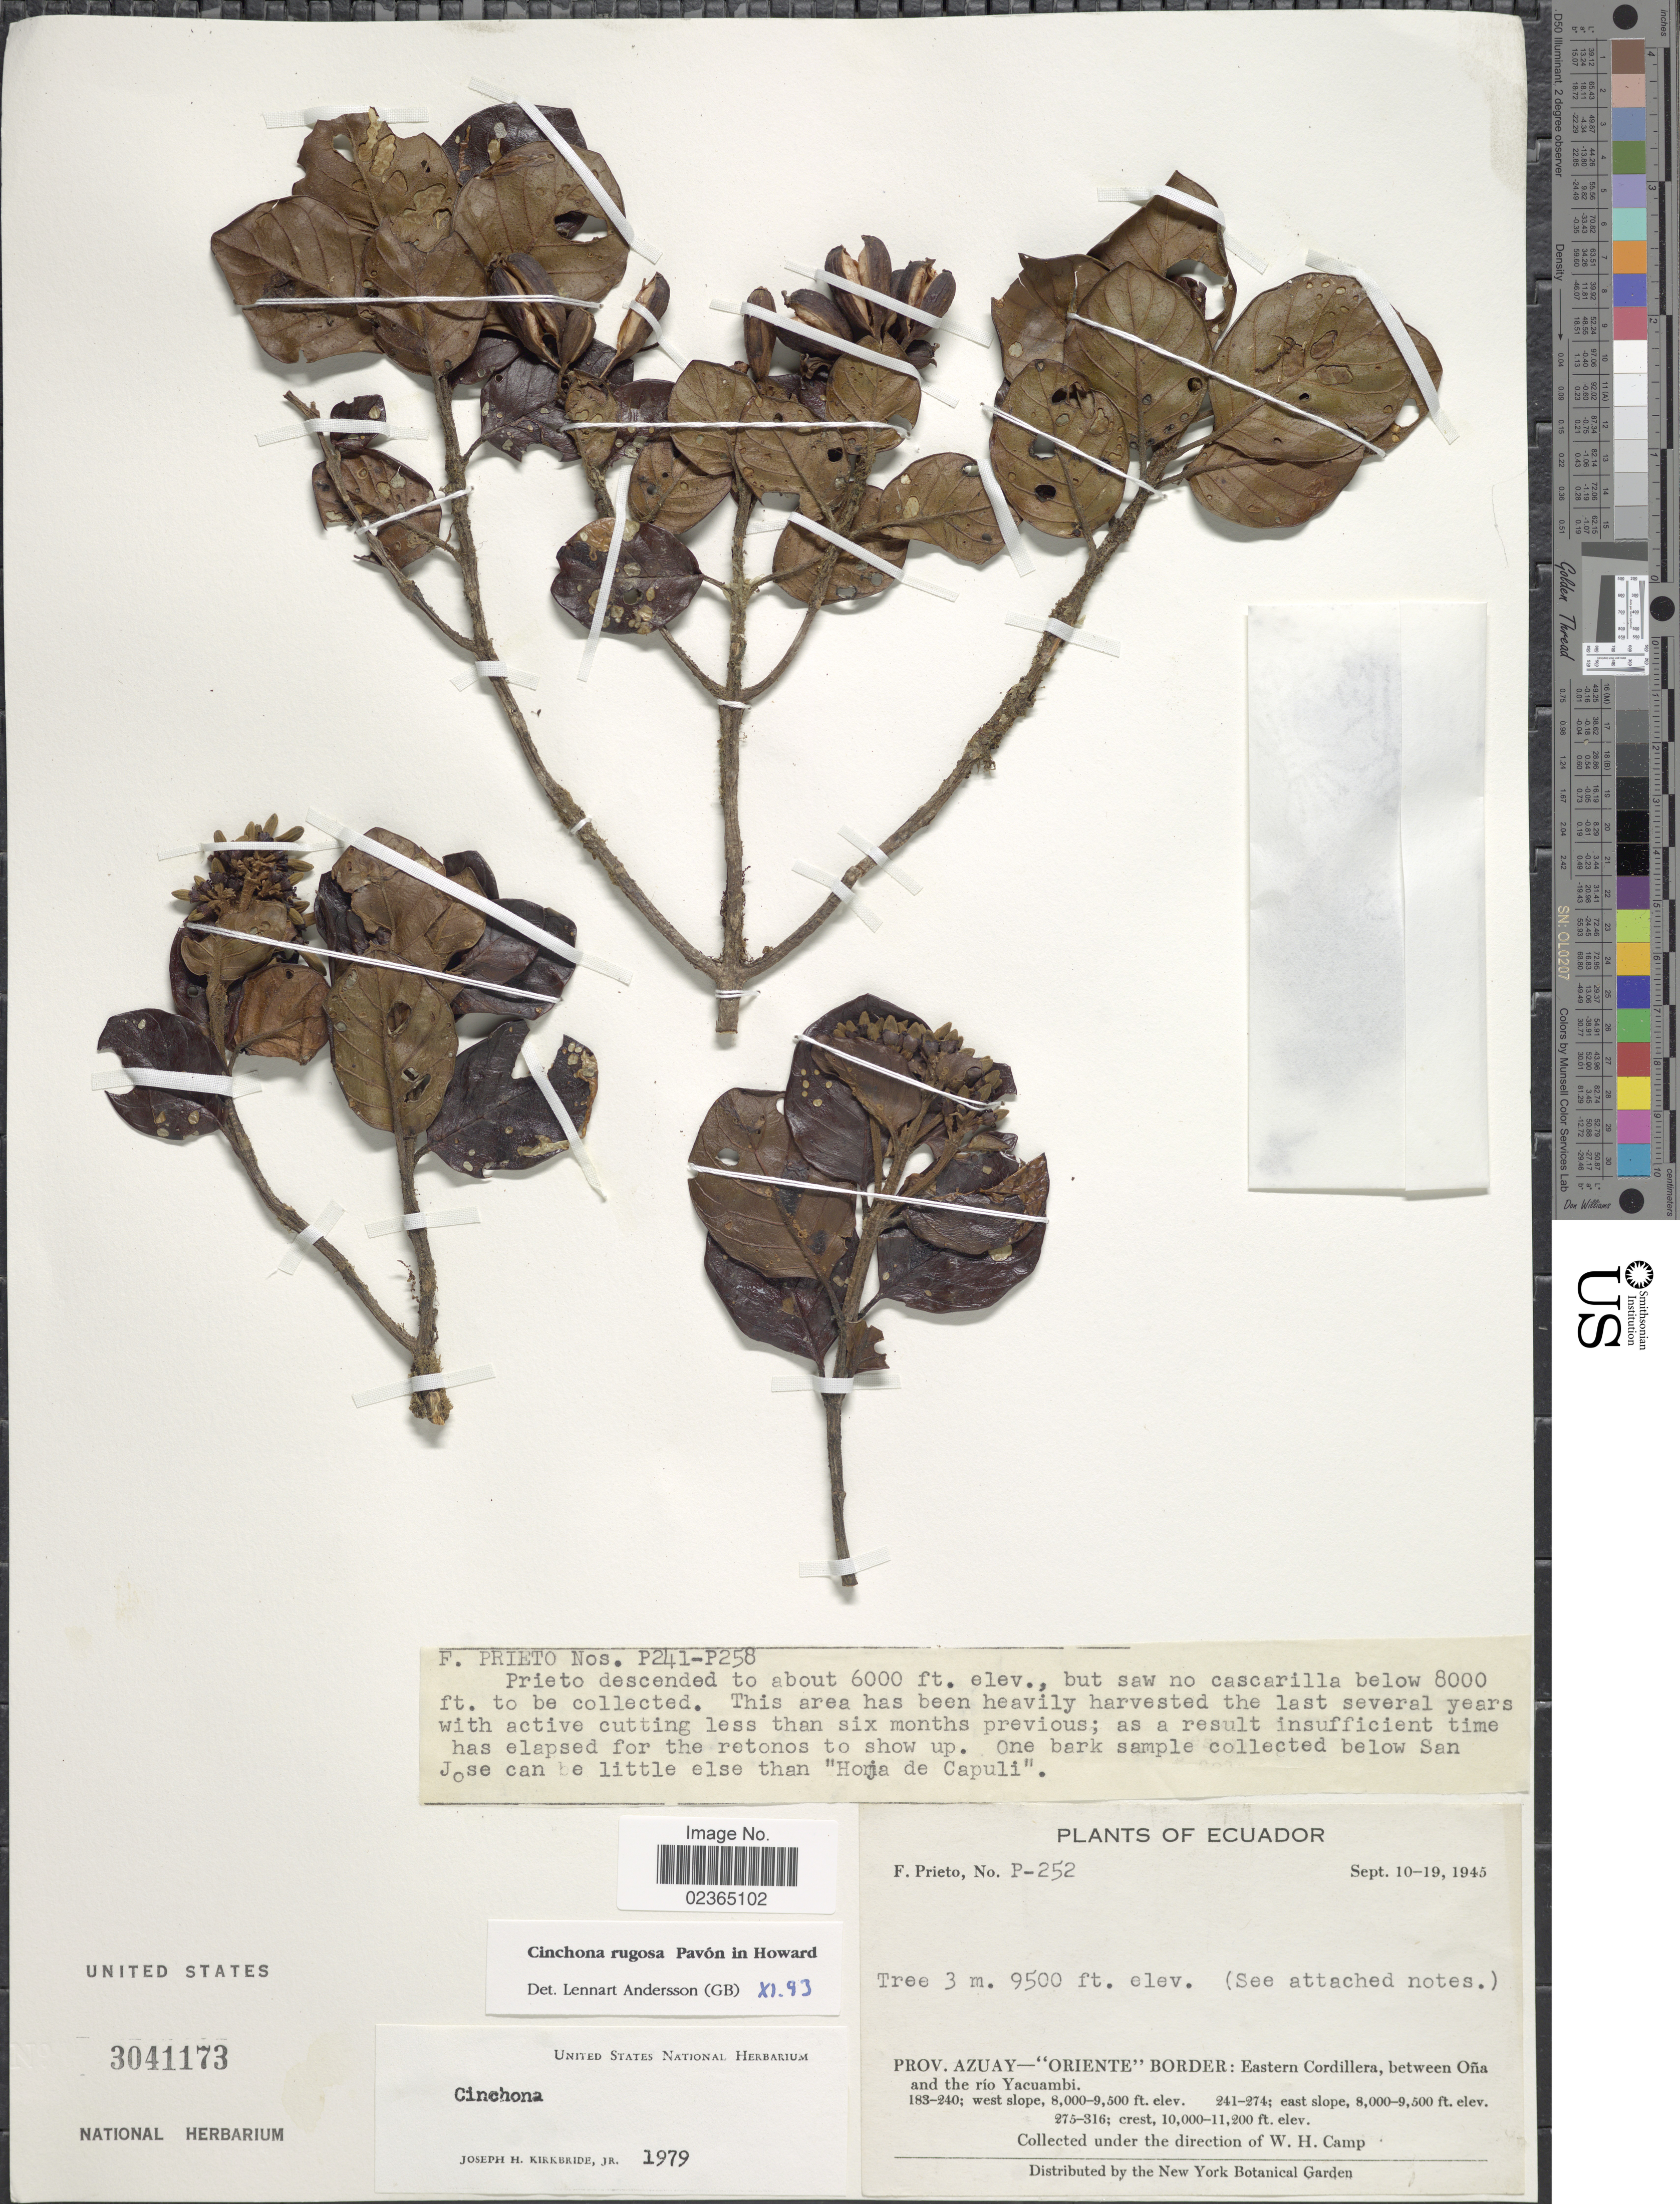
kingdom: Plantae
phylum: Tracheophyta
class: Magnoliopsida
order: Gentianales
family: Rubiaceae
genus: Cinchona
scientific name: Cinchona rugosa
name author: Pav.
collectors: F. Prieto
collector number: P-252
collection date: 1945-09-10/1945-09-19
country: Ecuador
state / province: Azuay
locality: Oriente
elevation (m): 2896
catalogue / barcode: US 3041173